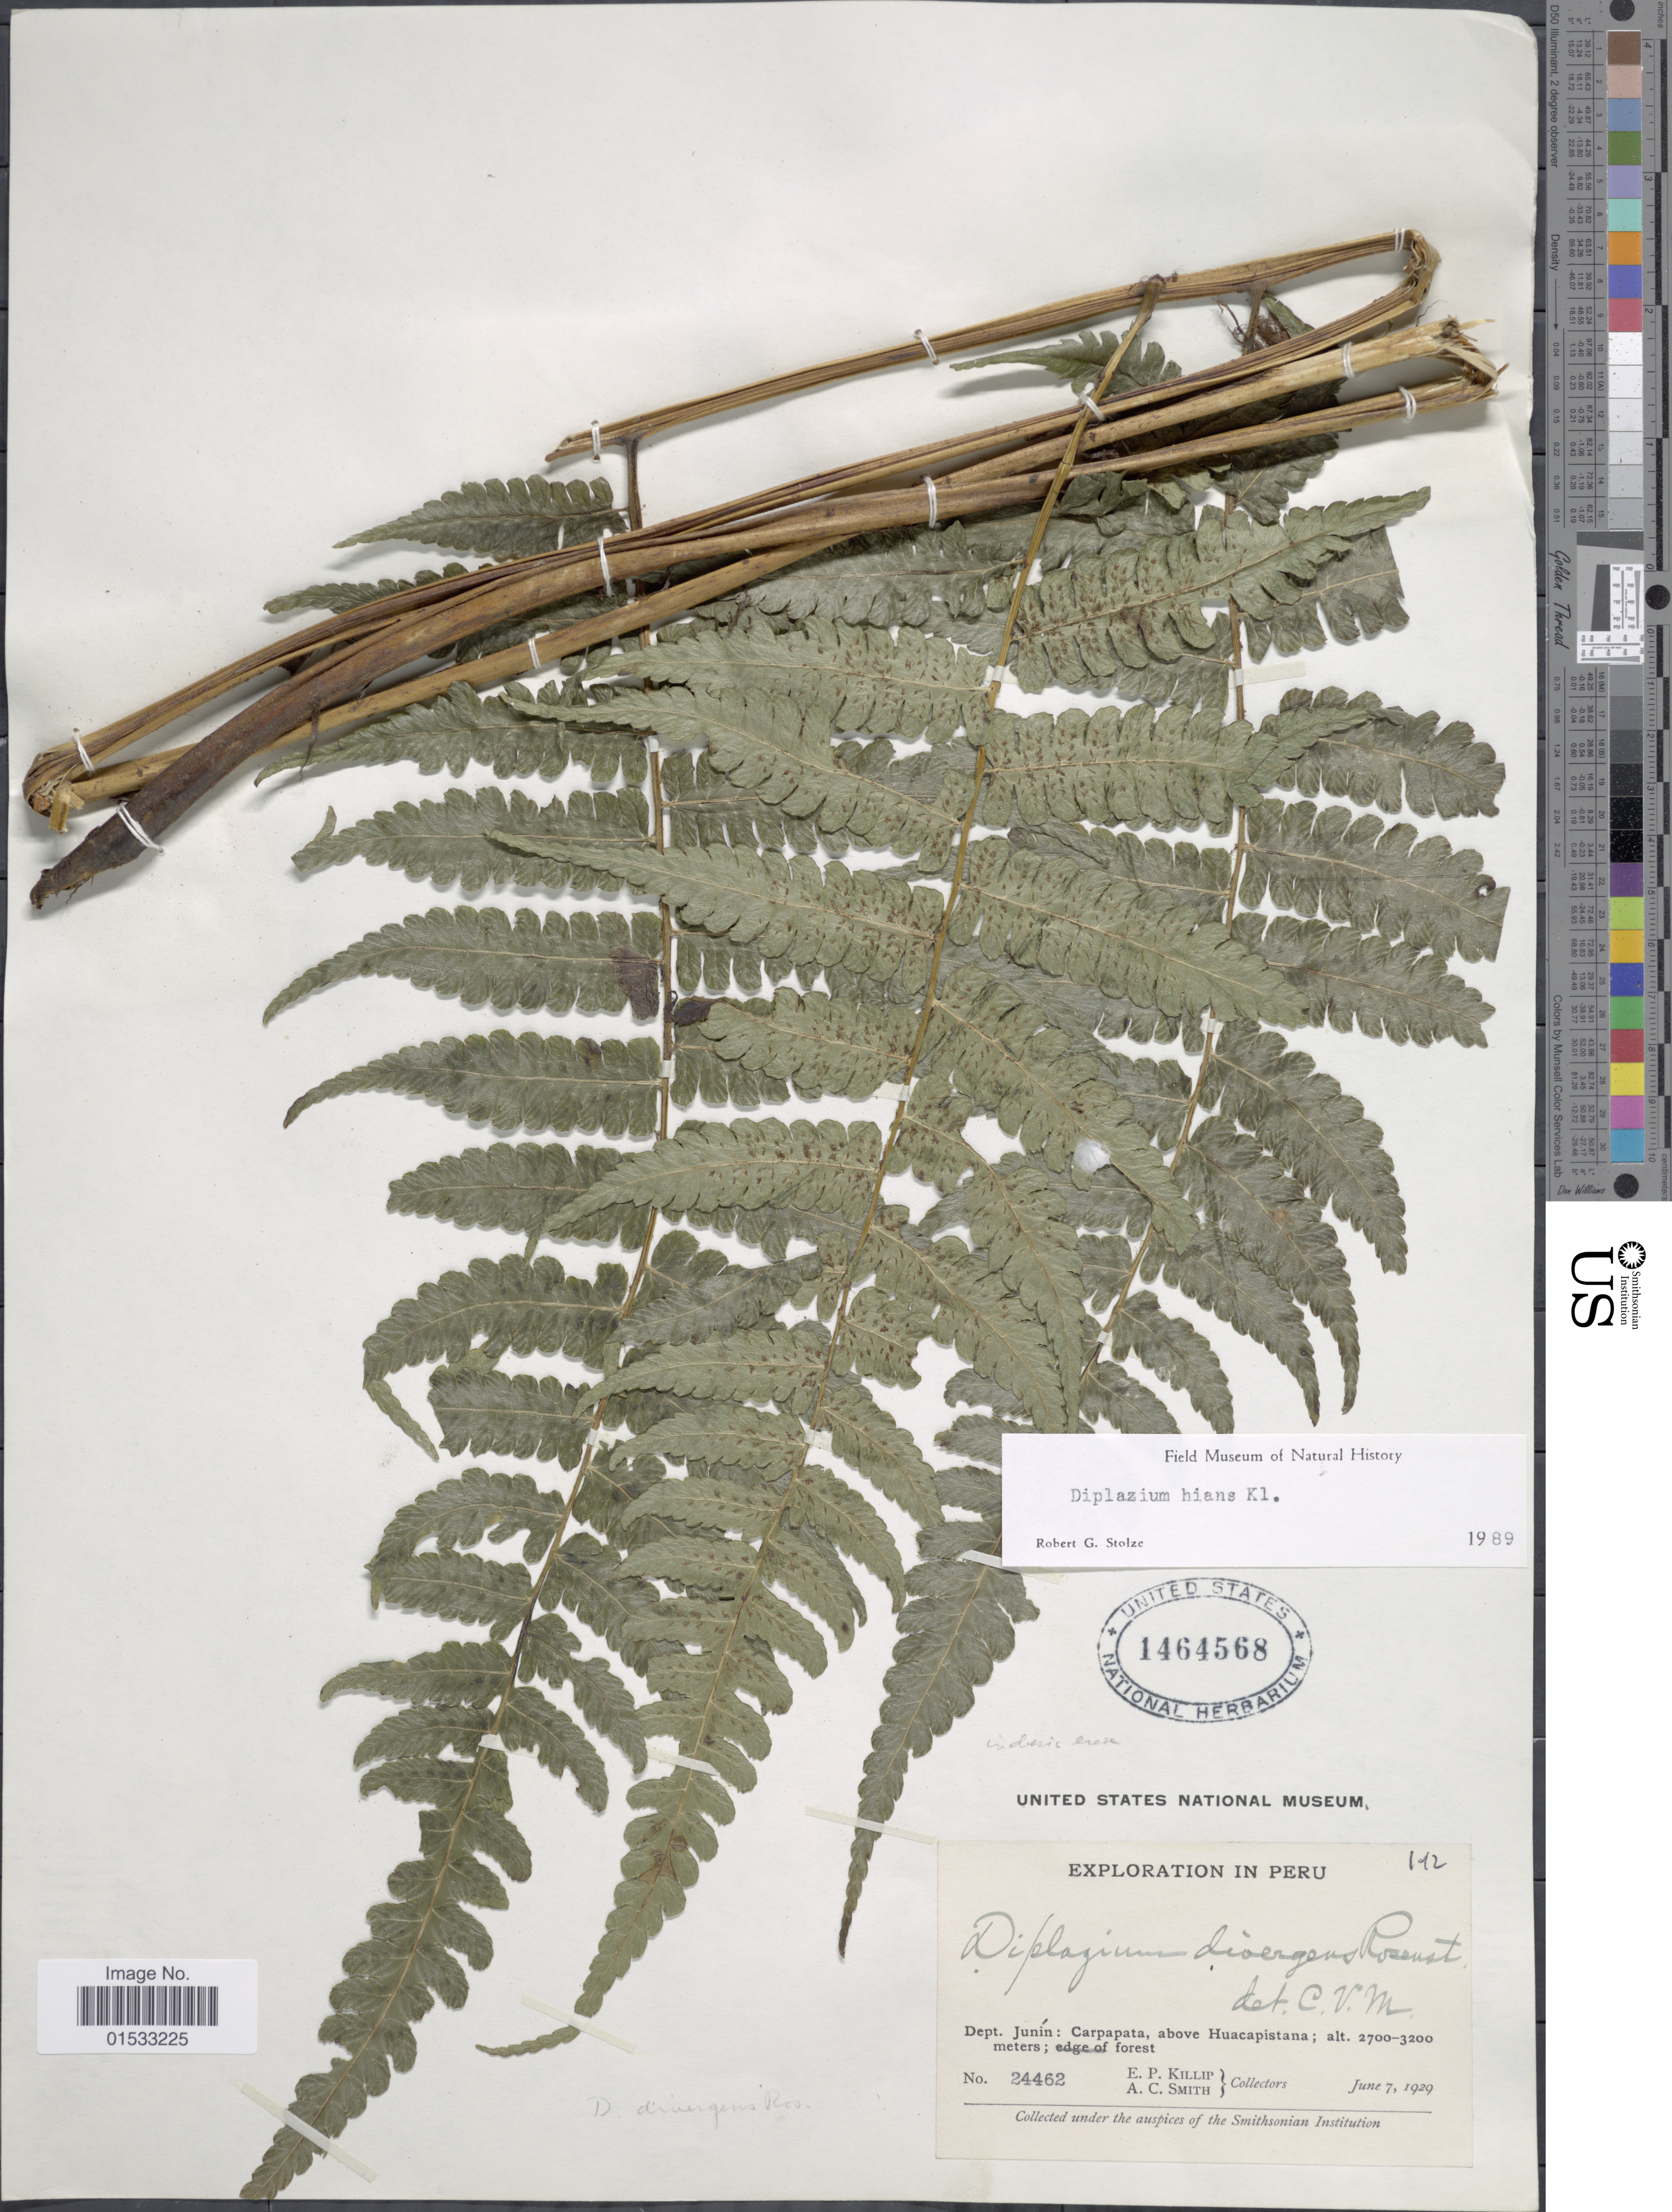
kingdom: Plantae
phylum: Tracheophyta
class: Polypodiopsida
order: Polypodiales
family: Athyriaceae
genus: Diplazium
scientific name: Diplazium sp.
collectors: E. P. Killip & A. C. Smith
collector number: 24462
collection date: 1929-06-07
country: Peru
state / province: Junín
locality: Carpapata, above Huacapistana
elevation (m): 2700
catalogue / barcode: US 1464568